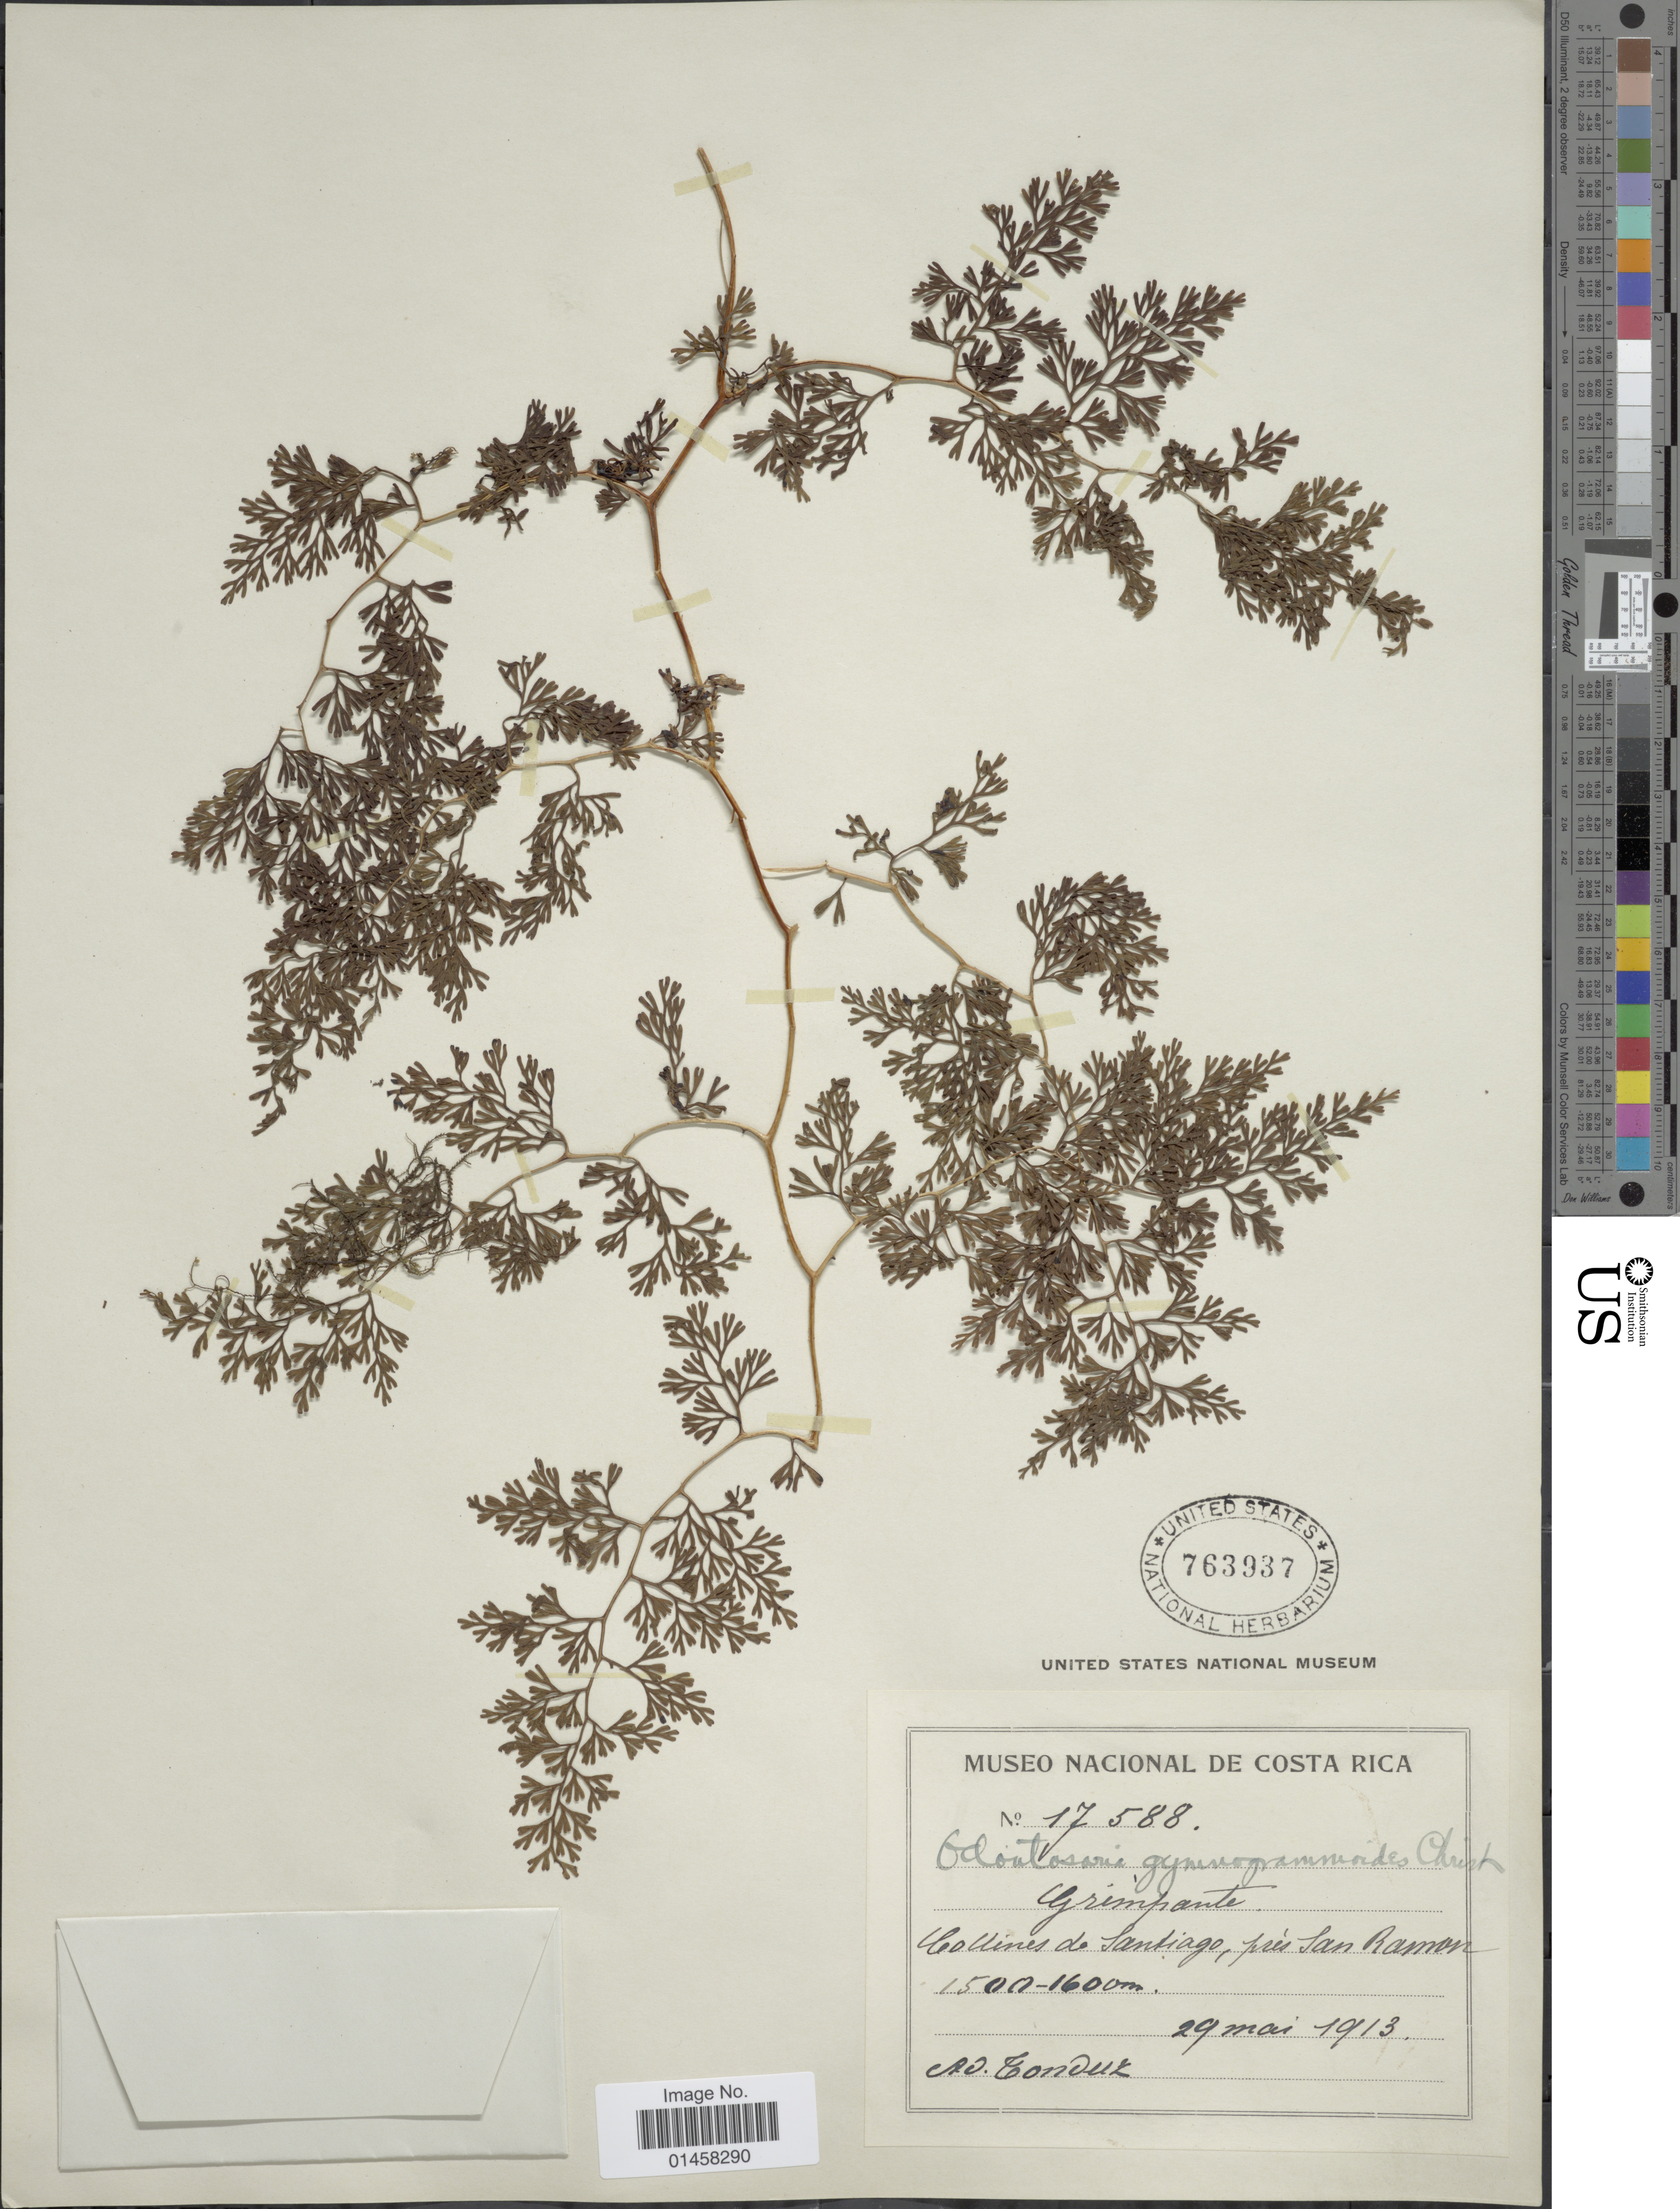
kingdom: Plantae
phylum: Tracheophyta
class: Polypodiopsida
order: Polypodiales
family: Lindsaeaceae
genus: Odontosoria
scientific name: Odontosoria gymnogrammoides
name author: Christ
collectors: A. Tonduz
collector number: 17588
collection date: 1913-05-19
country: Costa Rica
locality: Collines de Santiago, prés San Ramon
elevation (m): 1500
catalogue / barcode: US 763937